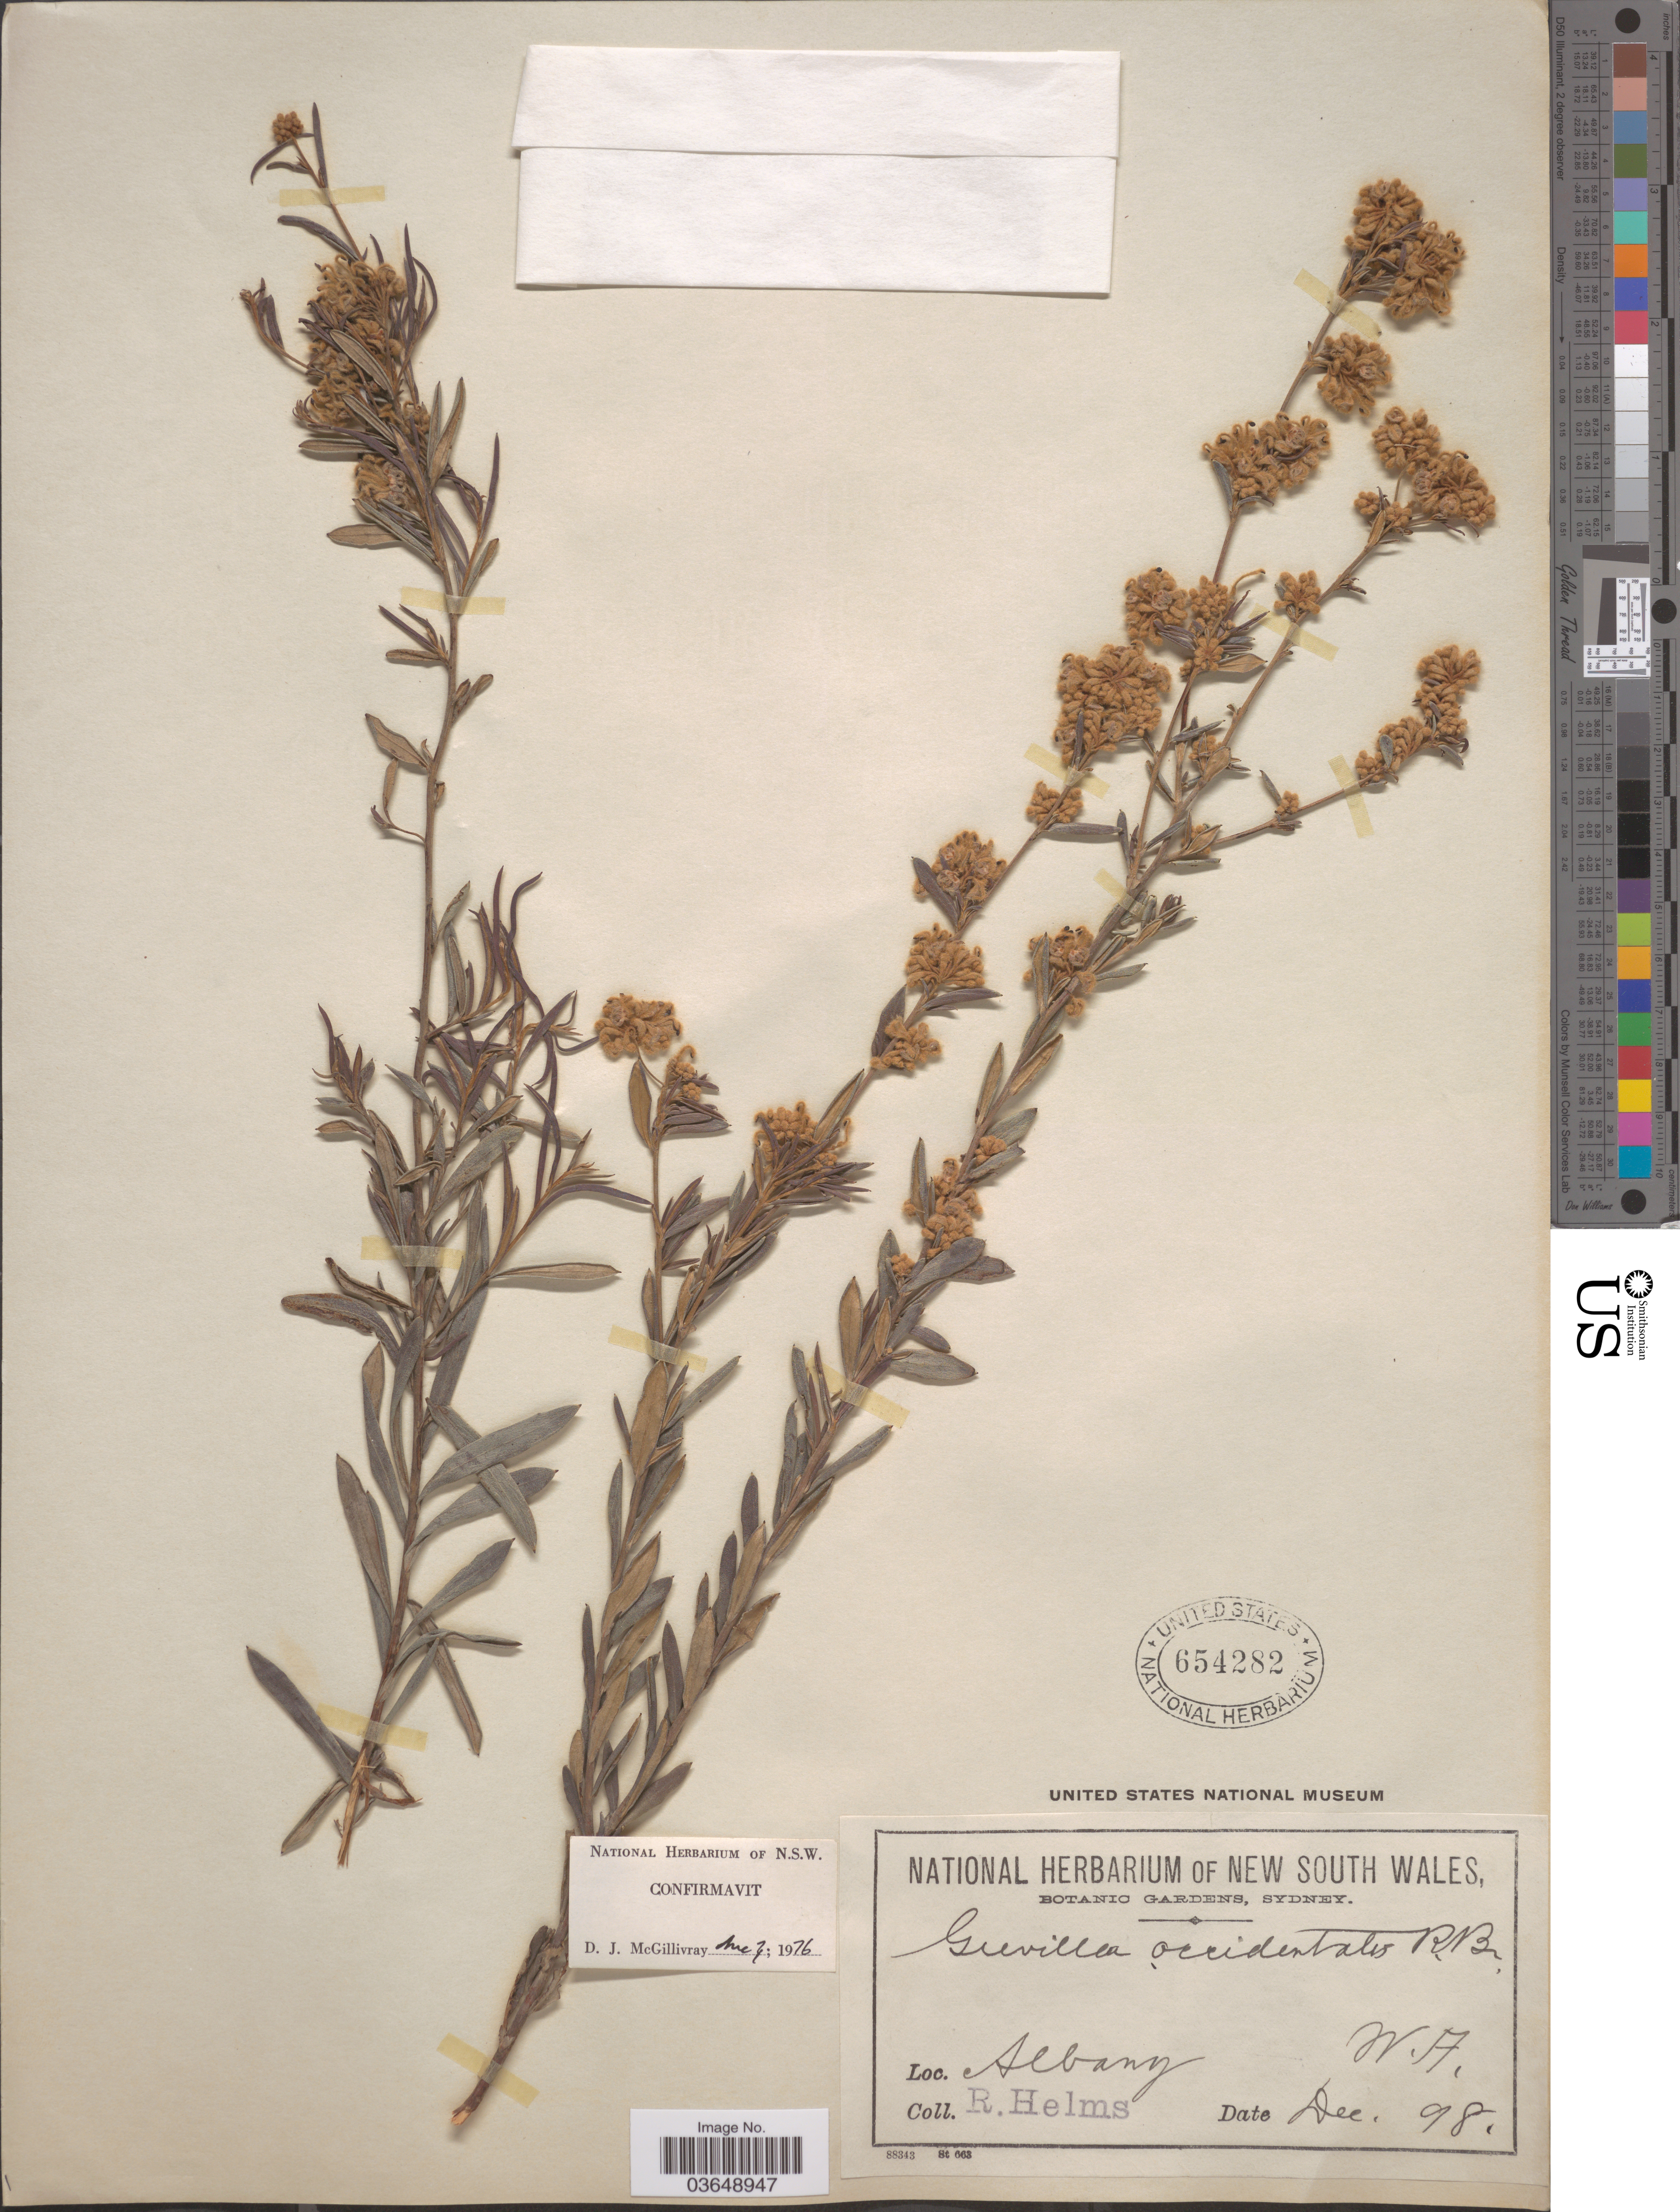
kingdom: Plantae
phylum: Tracheophyta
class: Magnoliopsida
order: Proteales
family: Proteaceae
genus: Grevillea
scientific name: Grevillea occidentalis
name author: R. Br.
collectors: R. Helms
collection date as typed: Transcribed d/m/y: /12/98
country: Australia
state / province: Western Australia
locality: Albany. W.A.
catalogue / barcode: US 654282